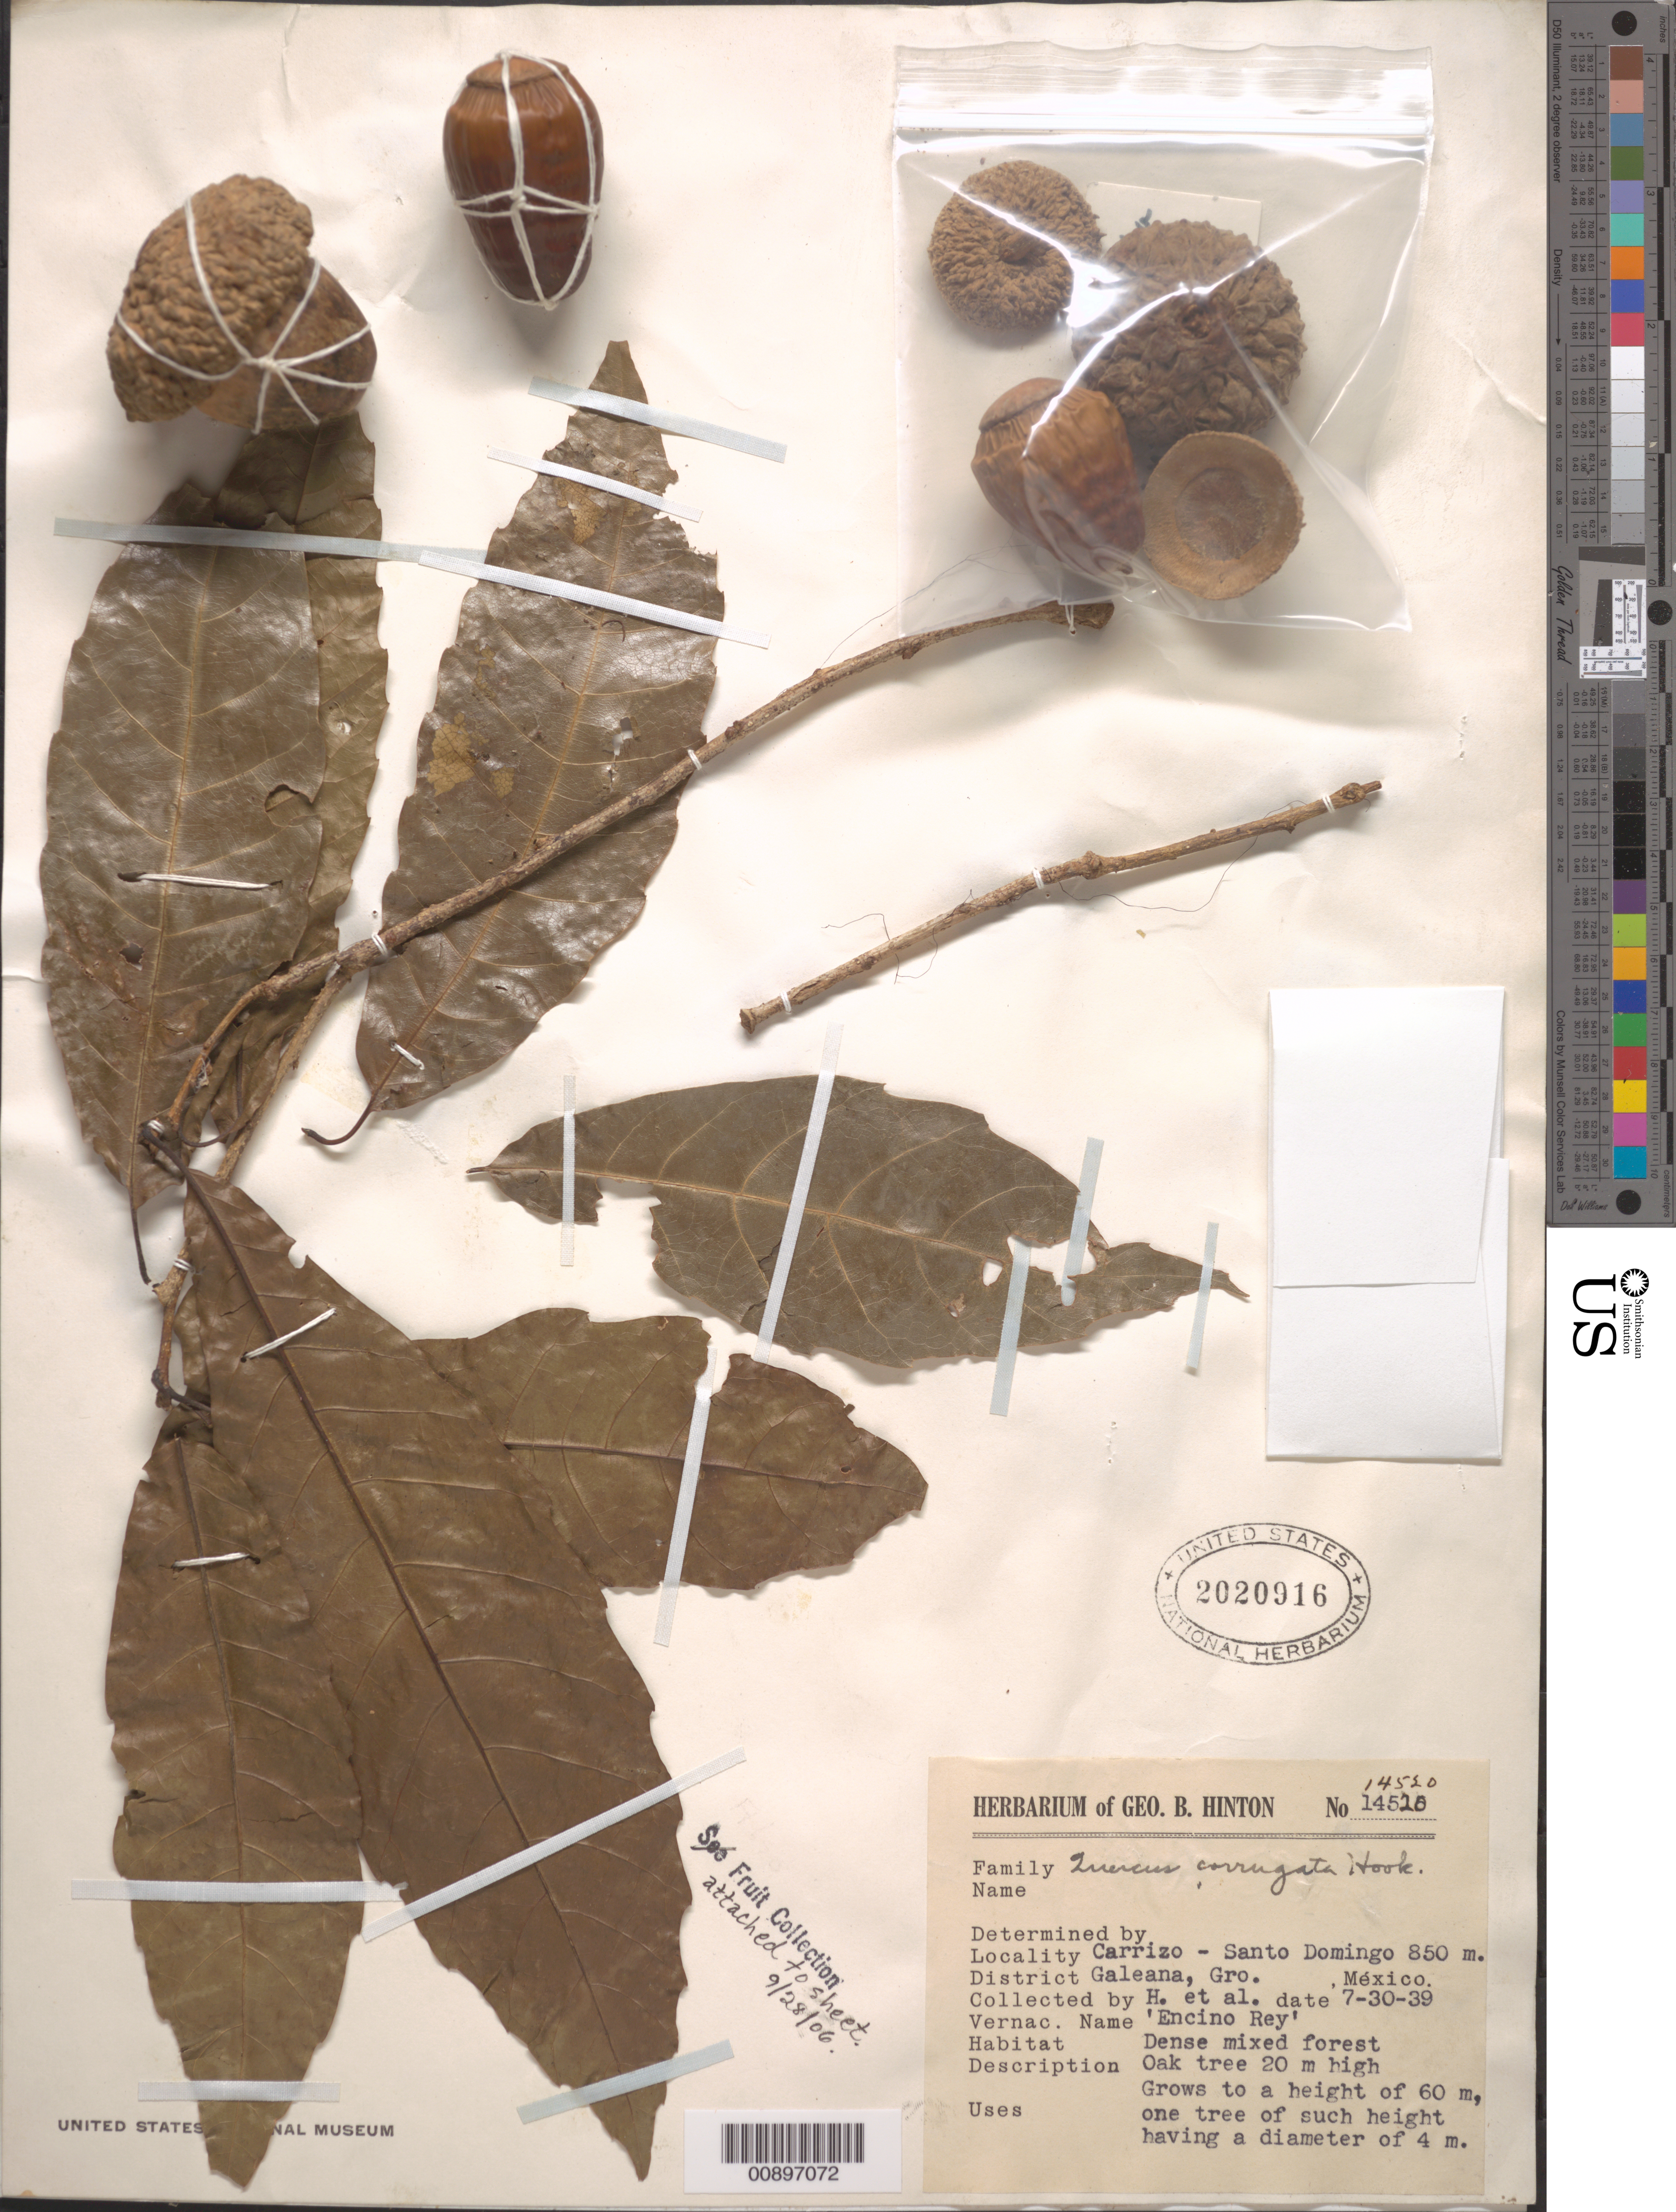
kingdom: Plantae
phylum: Tracheophyta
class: Magnoliopsida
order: Fagales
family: Fagaceae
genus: Quercus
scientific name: Quercus corrugata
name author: Hook.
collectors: G. B. Hinton & et al.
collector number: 14520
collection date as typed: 30 Jul 1939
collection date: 1939-07-30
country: Mexico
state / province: Guerrero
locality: Carrizo - Santo Domingo, District Galeana, Guerrero.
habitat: Dense mixed forest.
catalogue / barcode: US 2020916